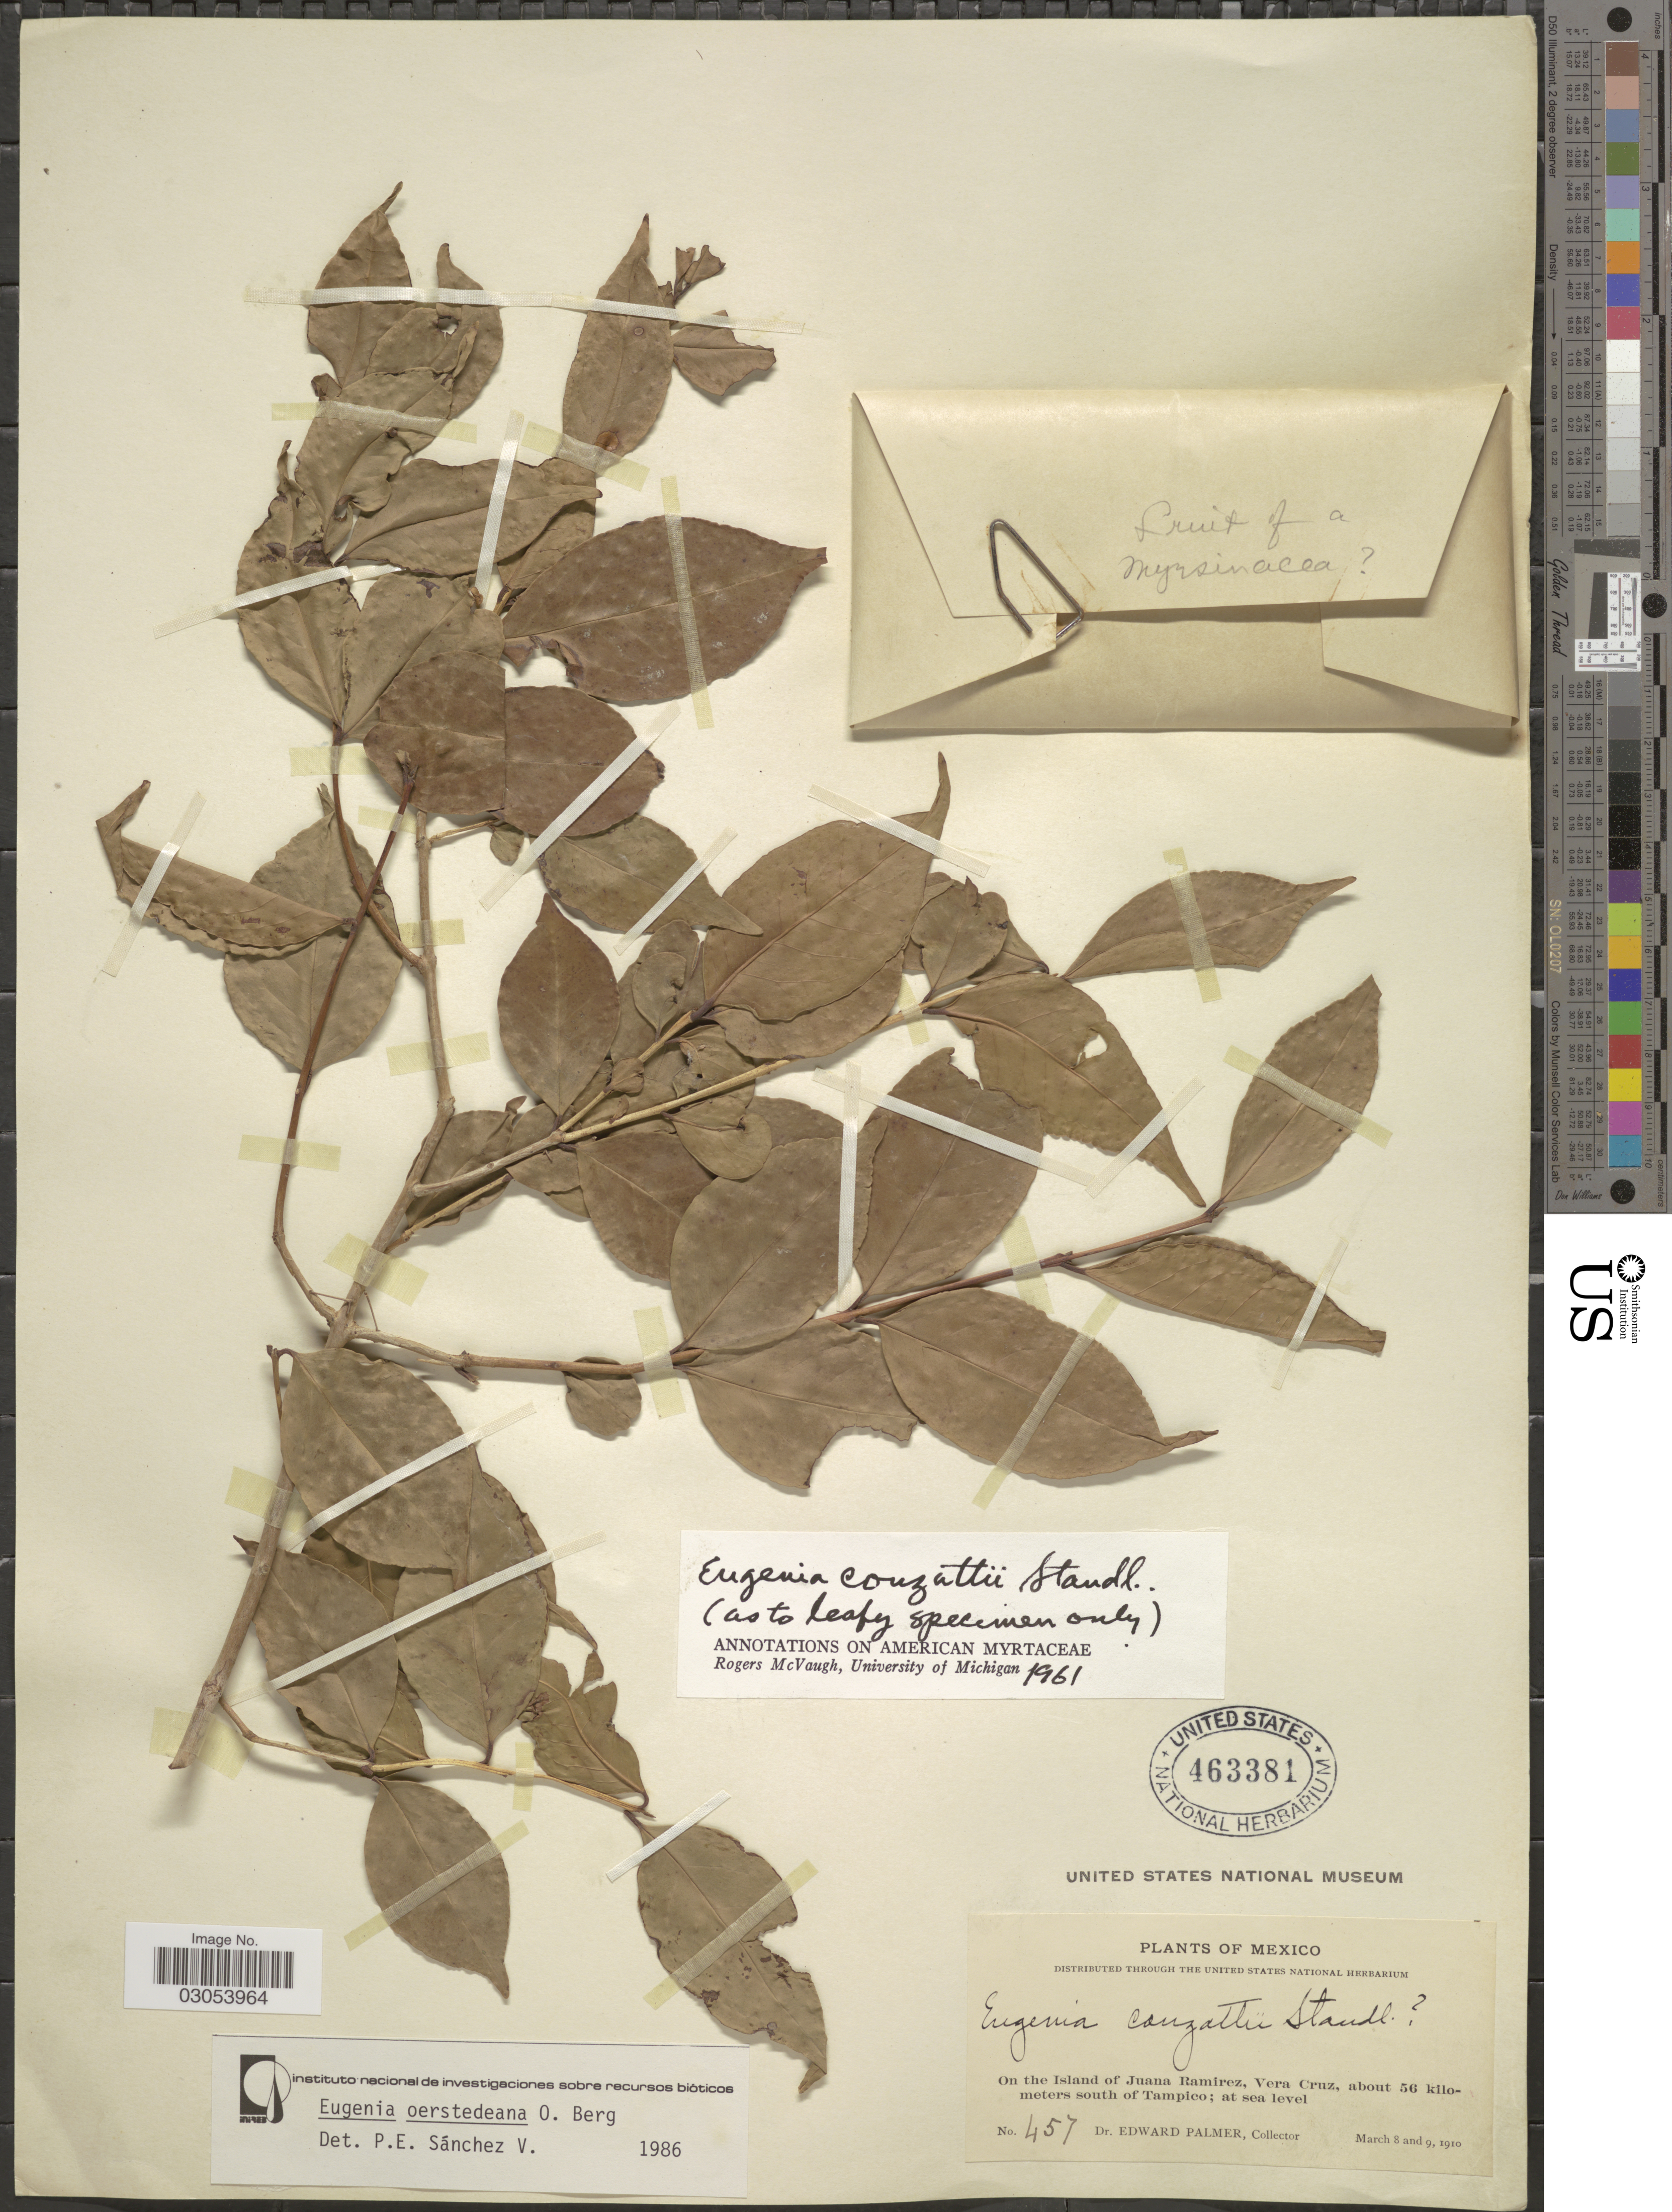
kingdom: Plantae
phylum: Tracheophyta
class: Magnoliopsida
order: Myrtales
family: Myrtaceae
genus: Eugenia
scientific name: Eugenia oerstediana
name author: O. Berg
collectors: E. Palmer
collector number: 457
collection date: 1910-03-08/1910-03-09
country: Mexico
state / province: Veracruz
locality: On the Island of Juana Ramirez, Vera Cruz, about 56 kilometers south of Tampico.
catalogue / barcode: US 463381